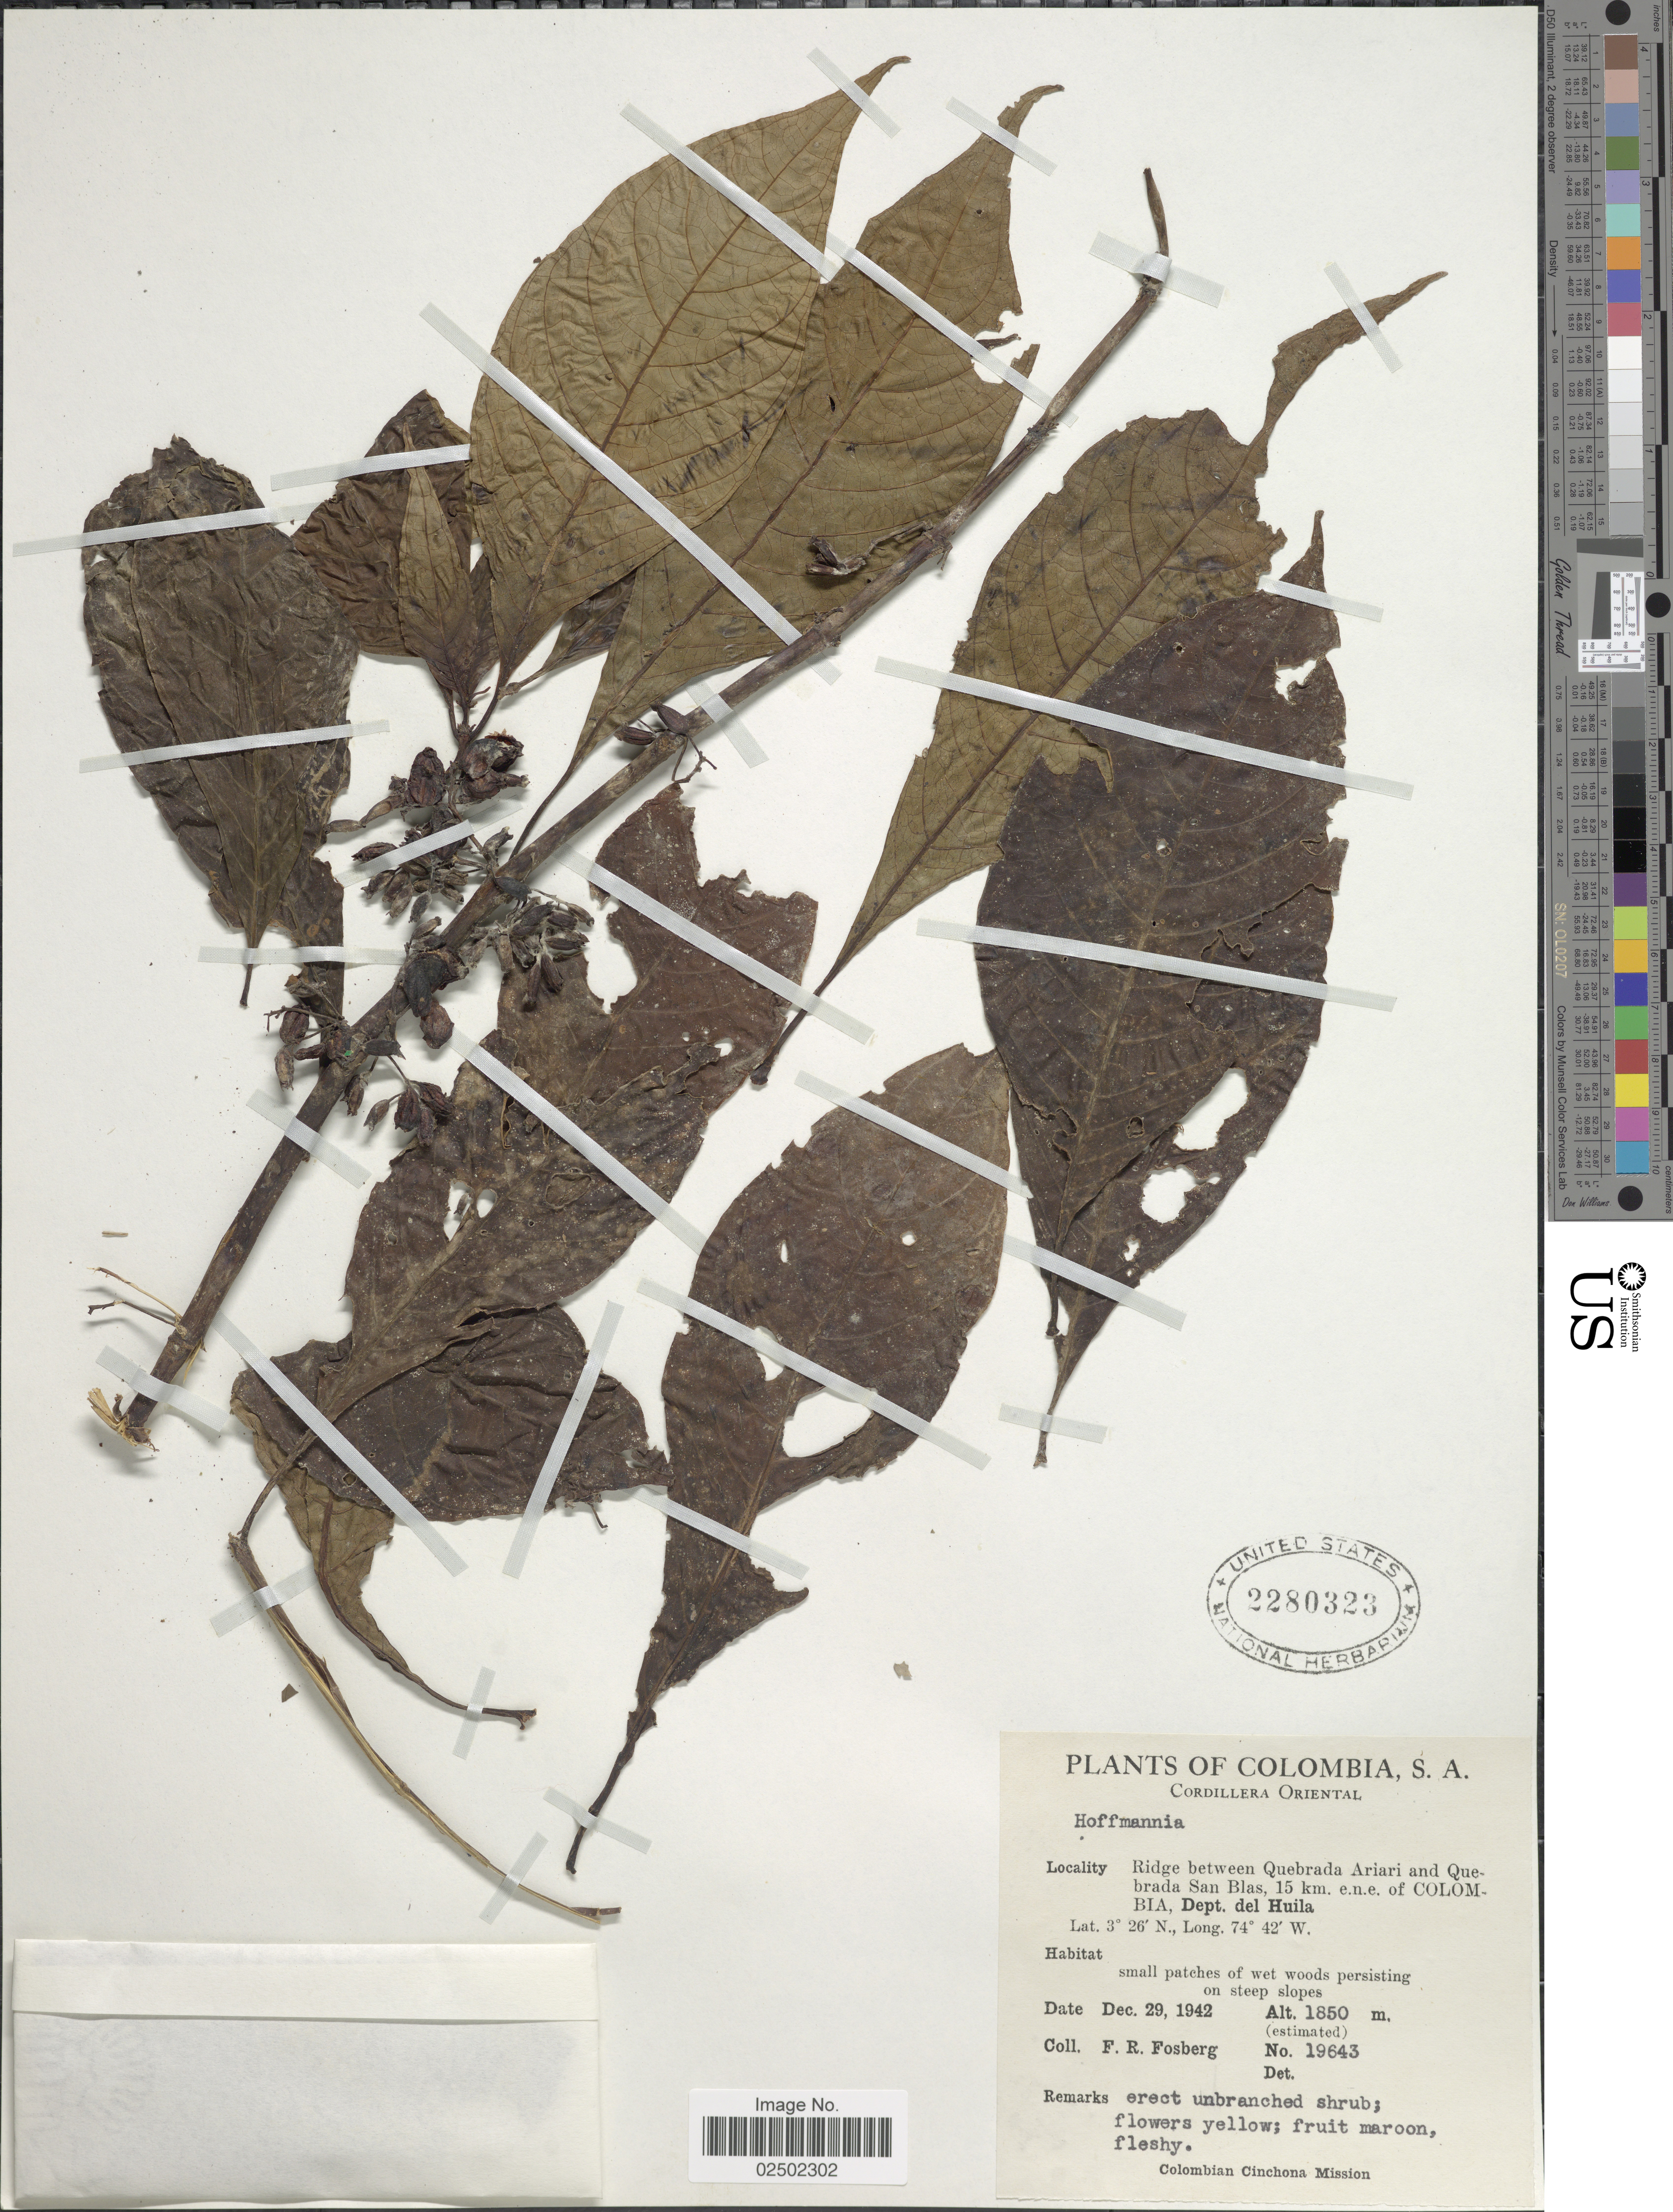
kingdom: Plantae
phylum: Tracheophyta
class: Magnoliopsida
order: Gentianales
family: Rubiaceae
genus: Hoffmannia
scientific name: Hoffmannia sp.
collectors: F. R. Fosberg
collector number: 19643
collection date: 1942-12-29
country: Colombia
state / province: Huila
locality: Cordillera Oriental, Ridge between Quebrada Ariari and Quebrada San Blas, 15 km. e.n.e. of Colombia, dept. del Huila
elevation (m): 1850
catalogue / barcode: US 2280323